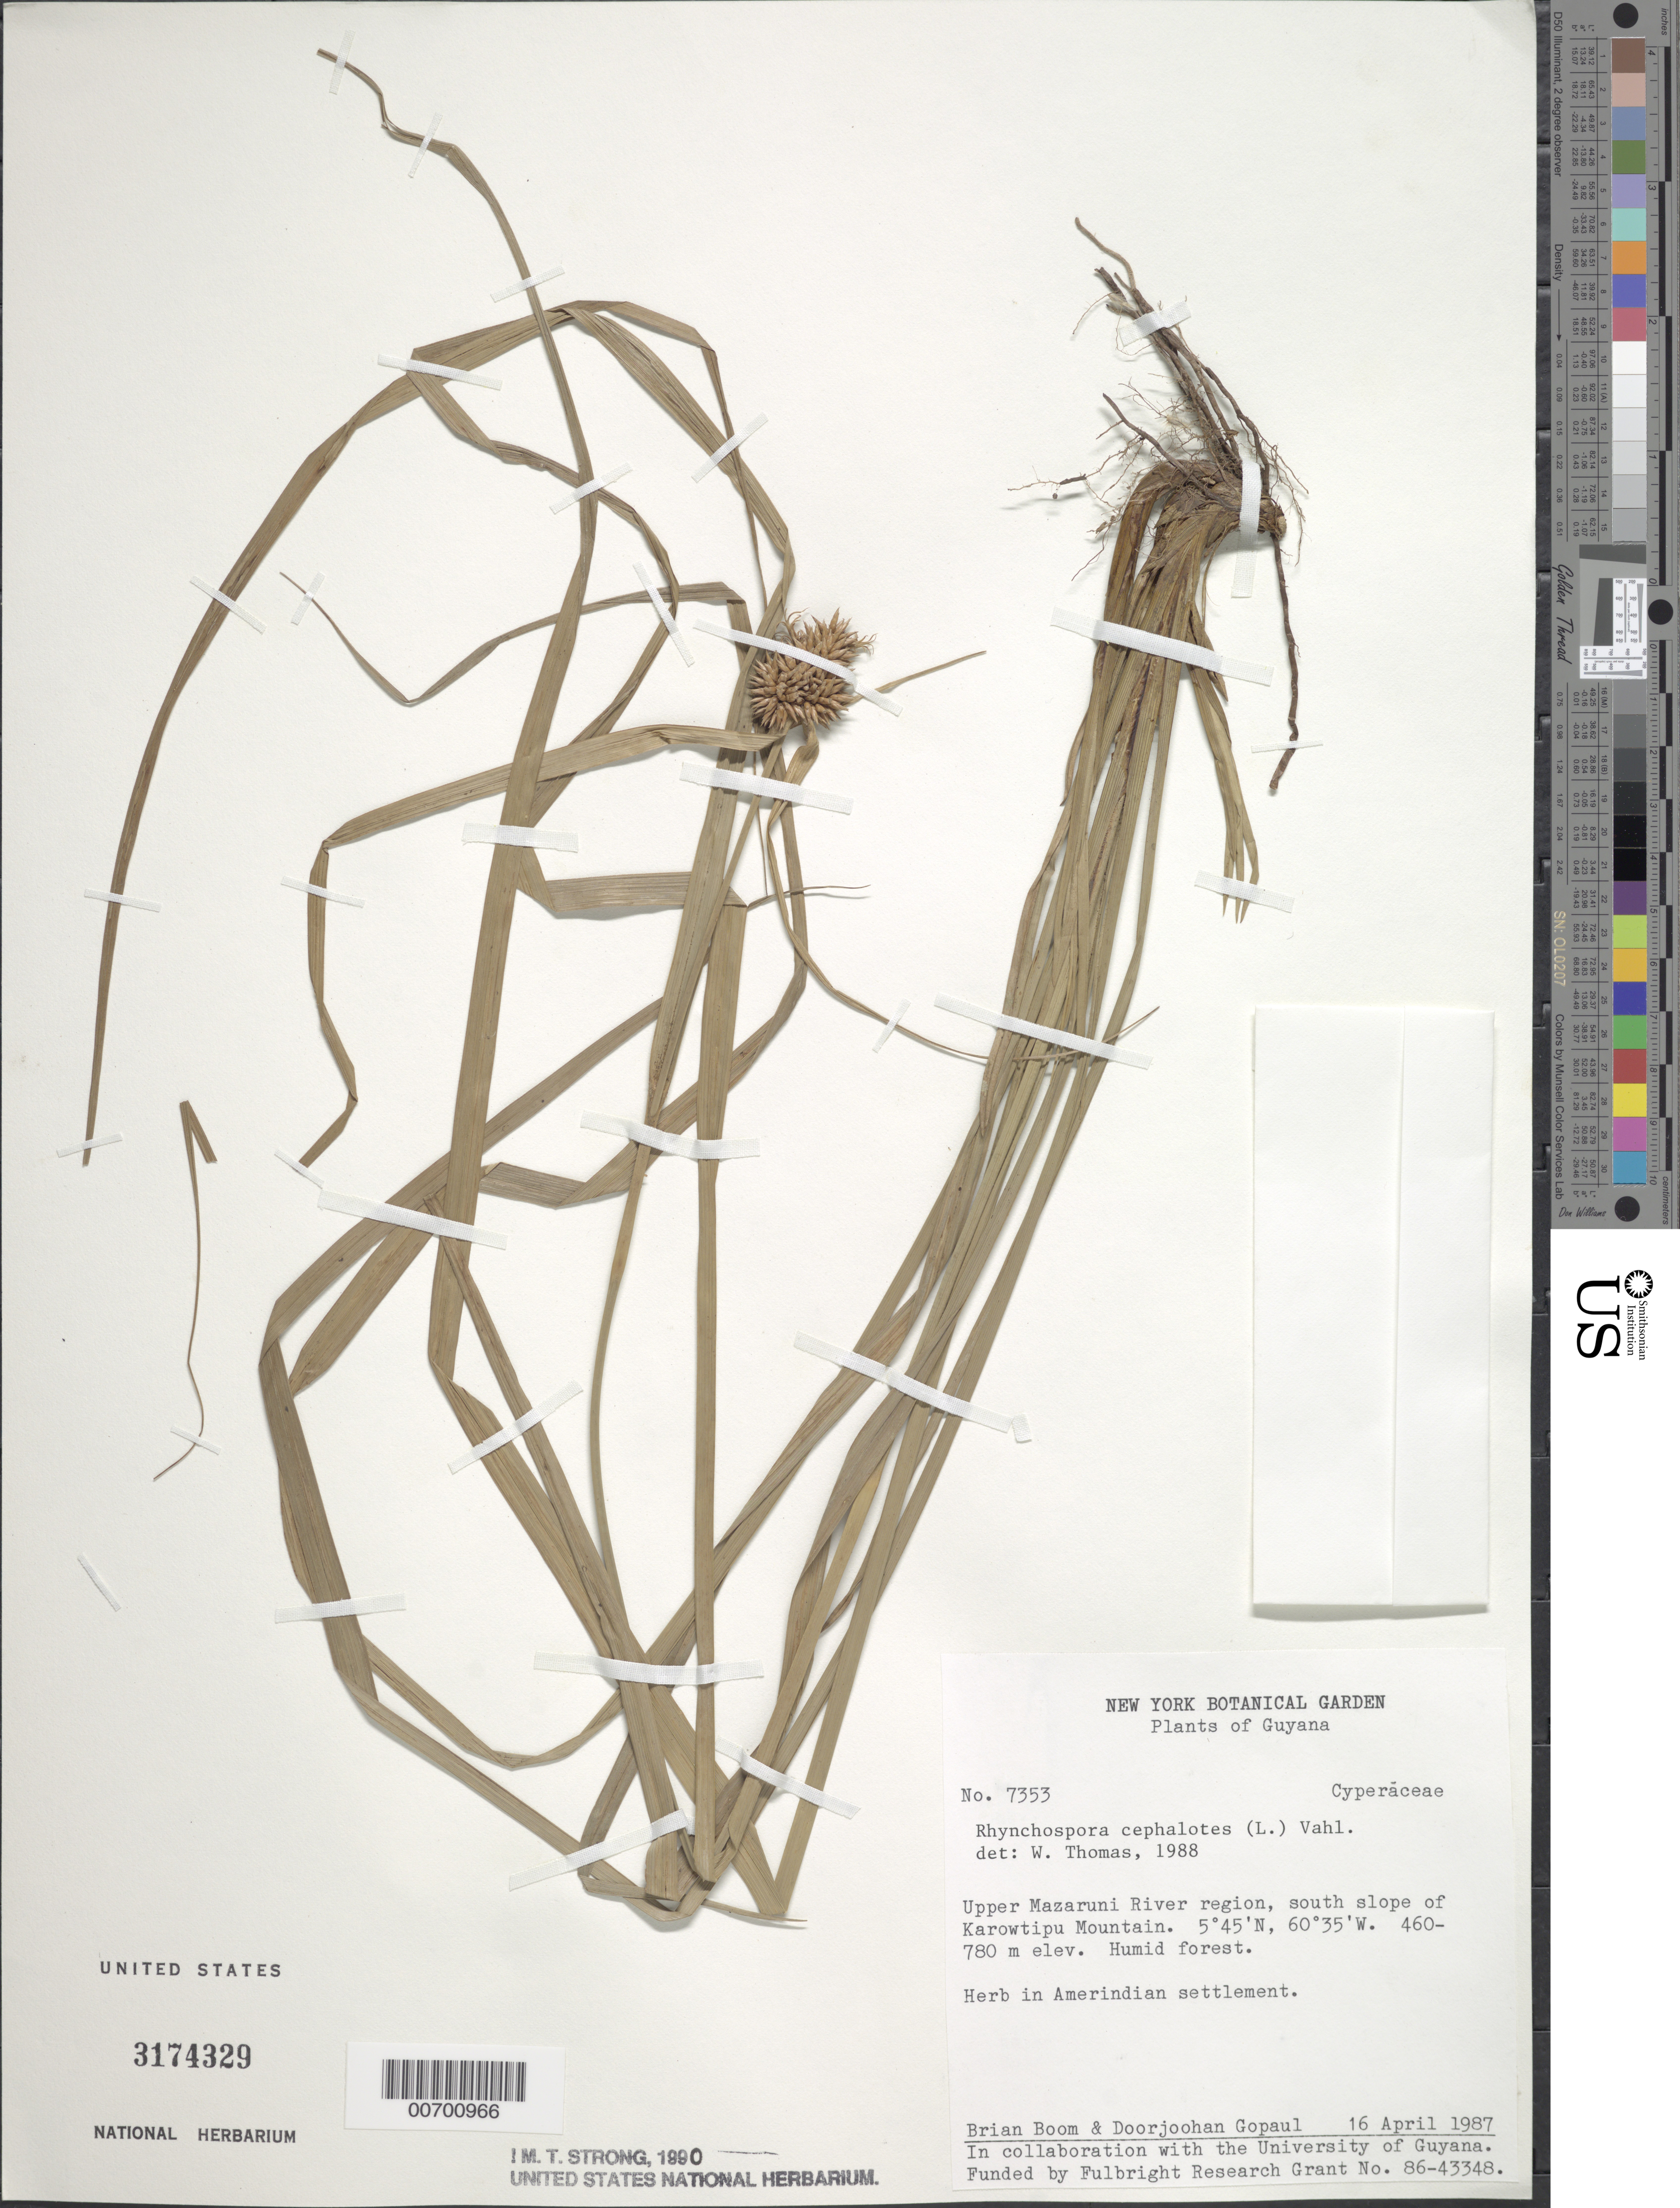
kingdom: Plantae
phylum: Tracheophyta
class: Liliopsida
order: Poales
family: Cyperaceae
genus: Rhynchospora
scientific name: Rhynchospora cephalotes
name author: (L.) Vahl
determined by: Strong, M. T., (US), Smithsonian Institution - National Museum of Natural History (UNITED STATES)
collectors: B. M. Boom & D. Gopaul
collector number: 7353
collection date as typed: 16-Apr-87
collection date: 1987-04-16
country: Guyana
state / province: Cuyuni-Mazaruni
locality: Karowtipu Mountain, S slope, upper Mazaruni R. region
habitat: Humid forest, in Amerindian settlement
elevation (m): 460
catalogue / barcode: US 3174329